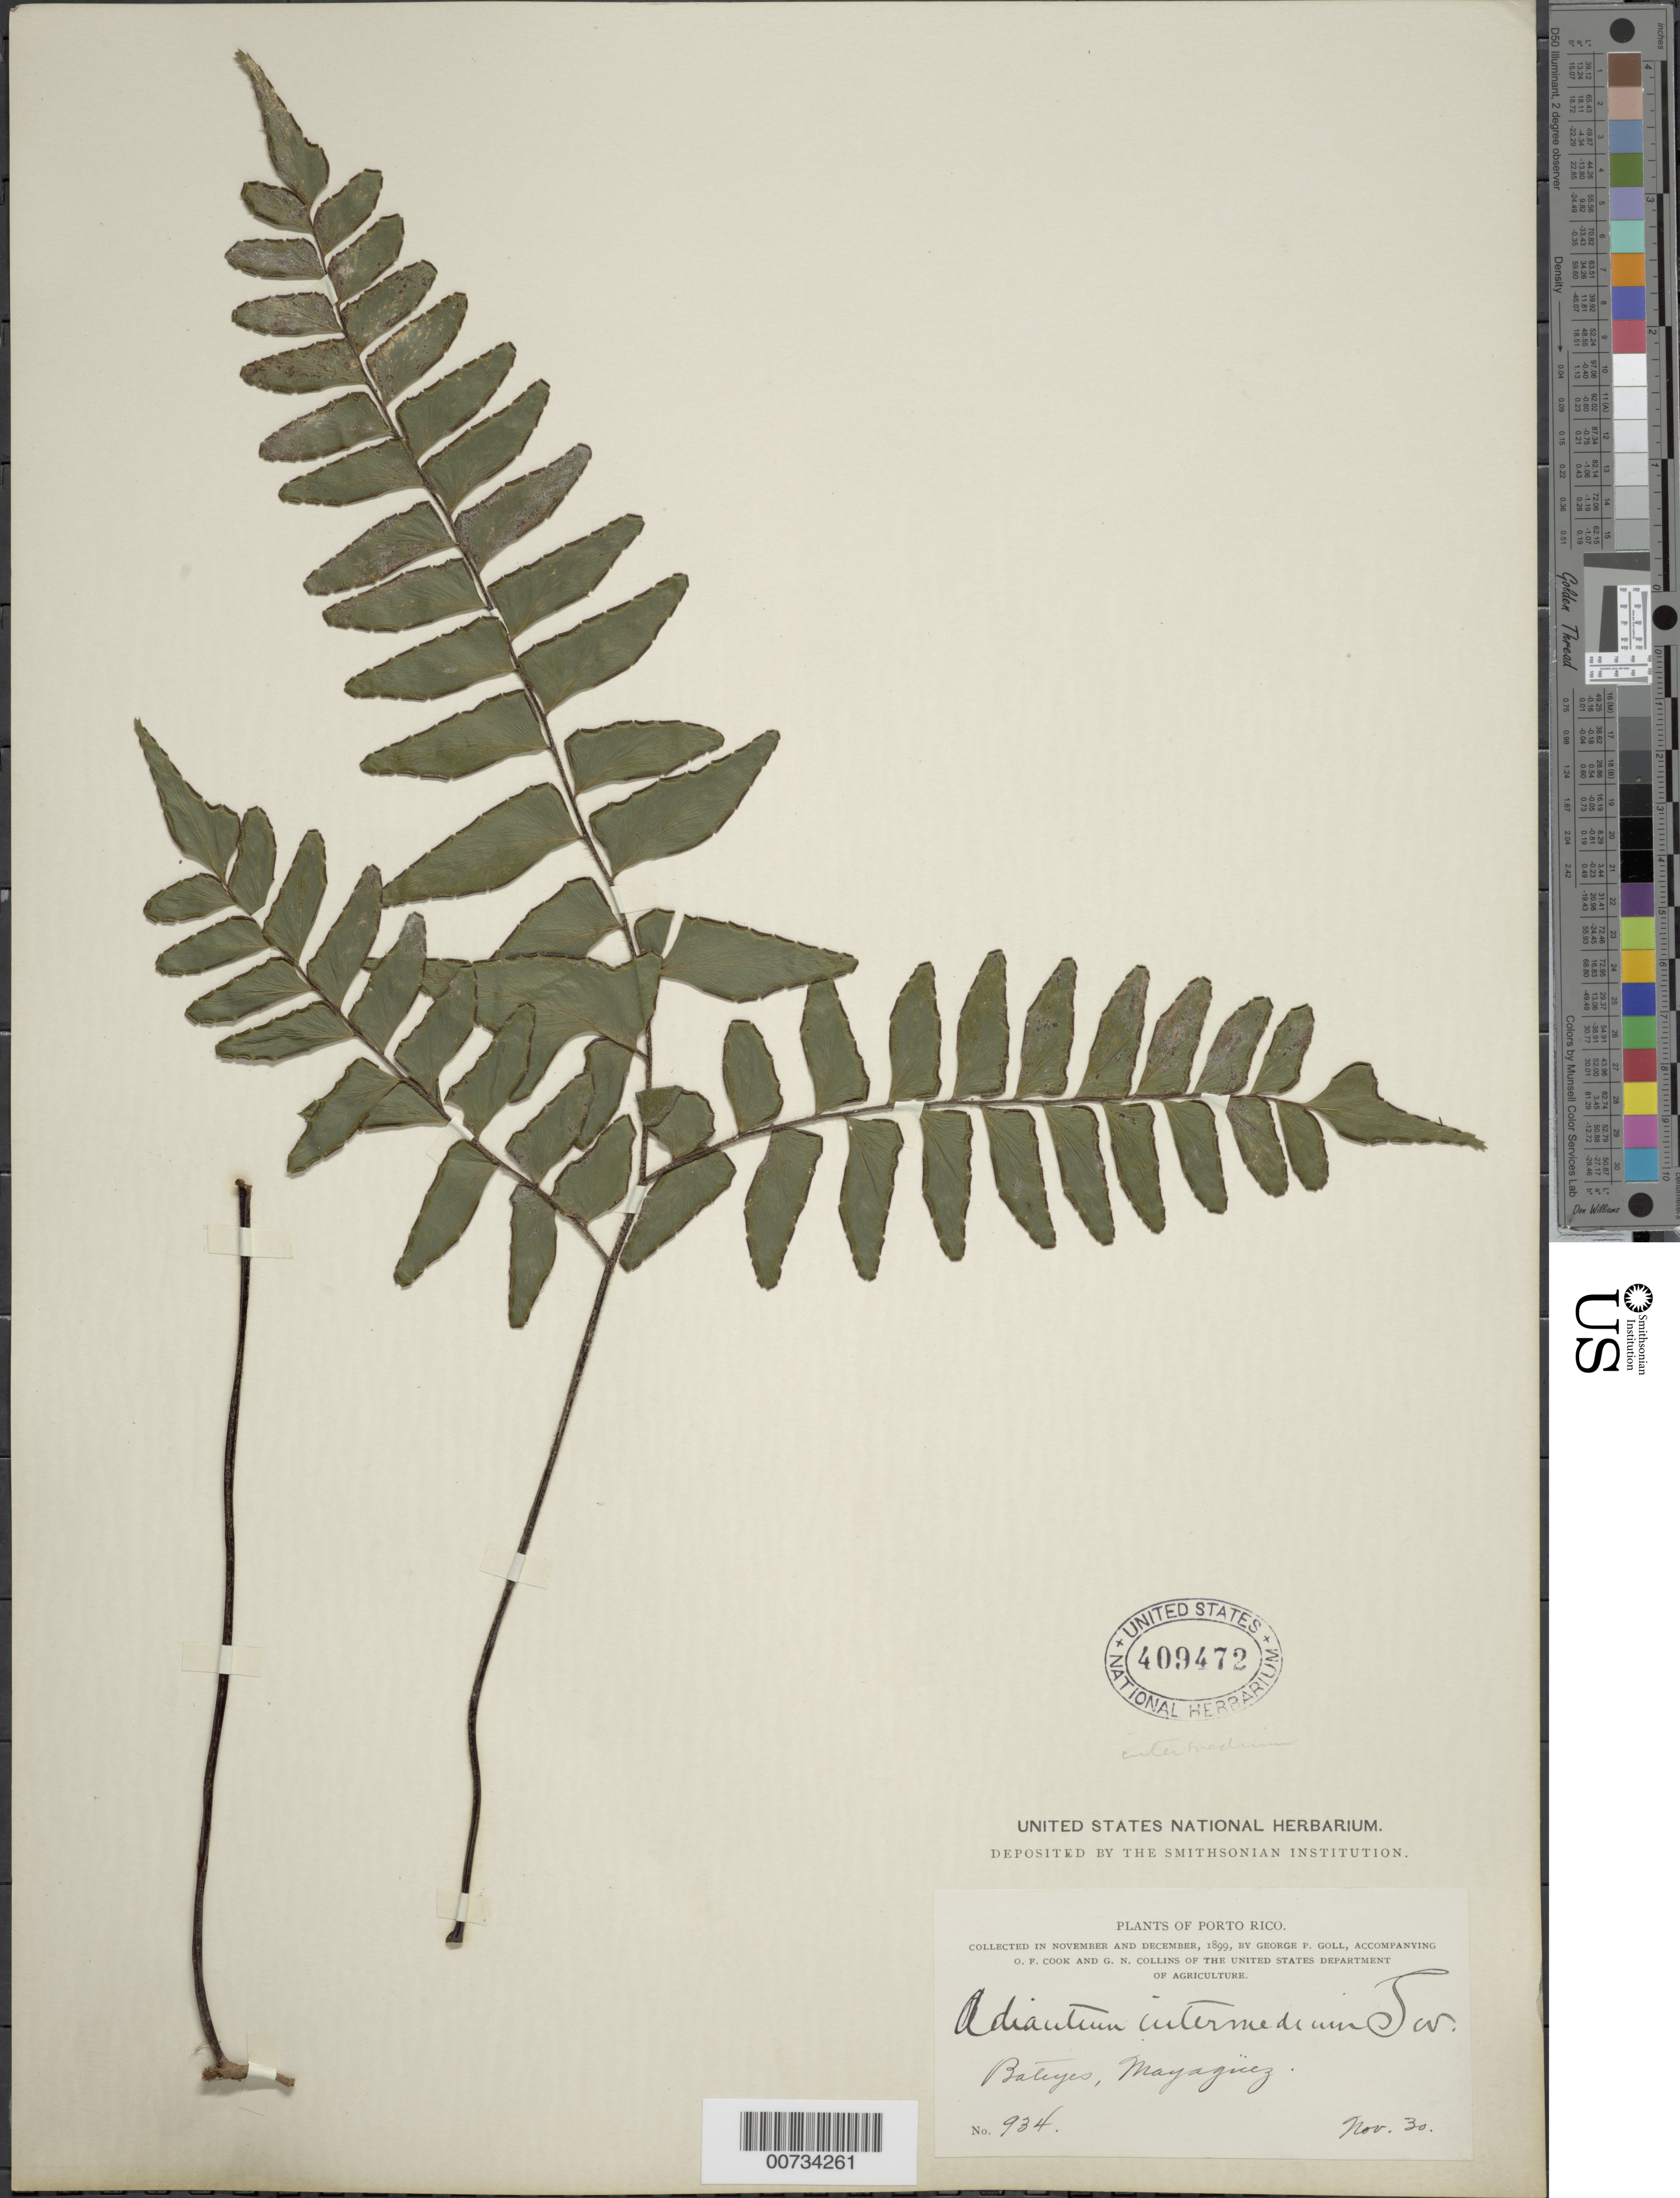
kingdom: Plantae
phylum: Tracheophyta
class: Polypodiopsida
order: Polypodiales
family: Pteridaceae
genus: Adiantum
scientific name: Adiantum latifolium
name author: Lam.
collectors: G. Goll, O. F. Cook & G. N. Collins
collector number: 934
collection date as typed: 30 Nov 1899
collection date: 1899-11-30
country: Puerto Rico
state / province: Mayagüez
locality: Bateyes, Mayaguez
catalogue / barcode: US 409472